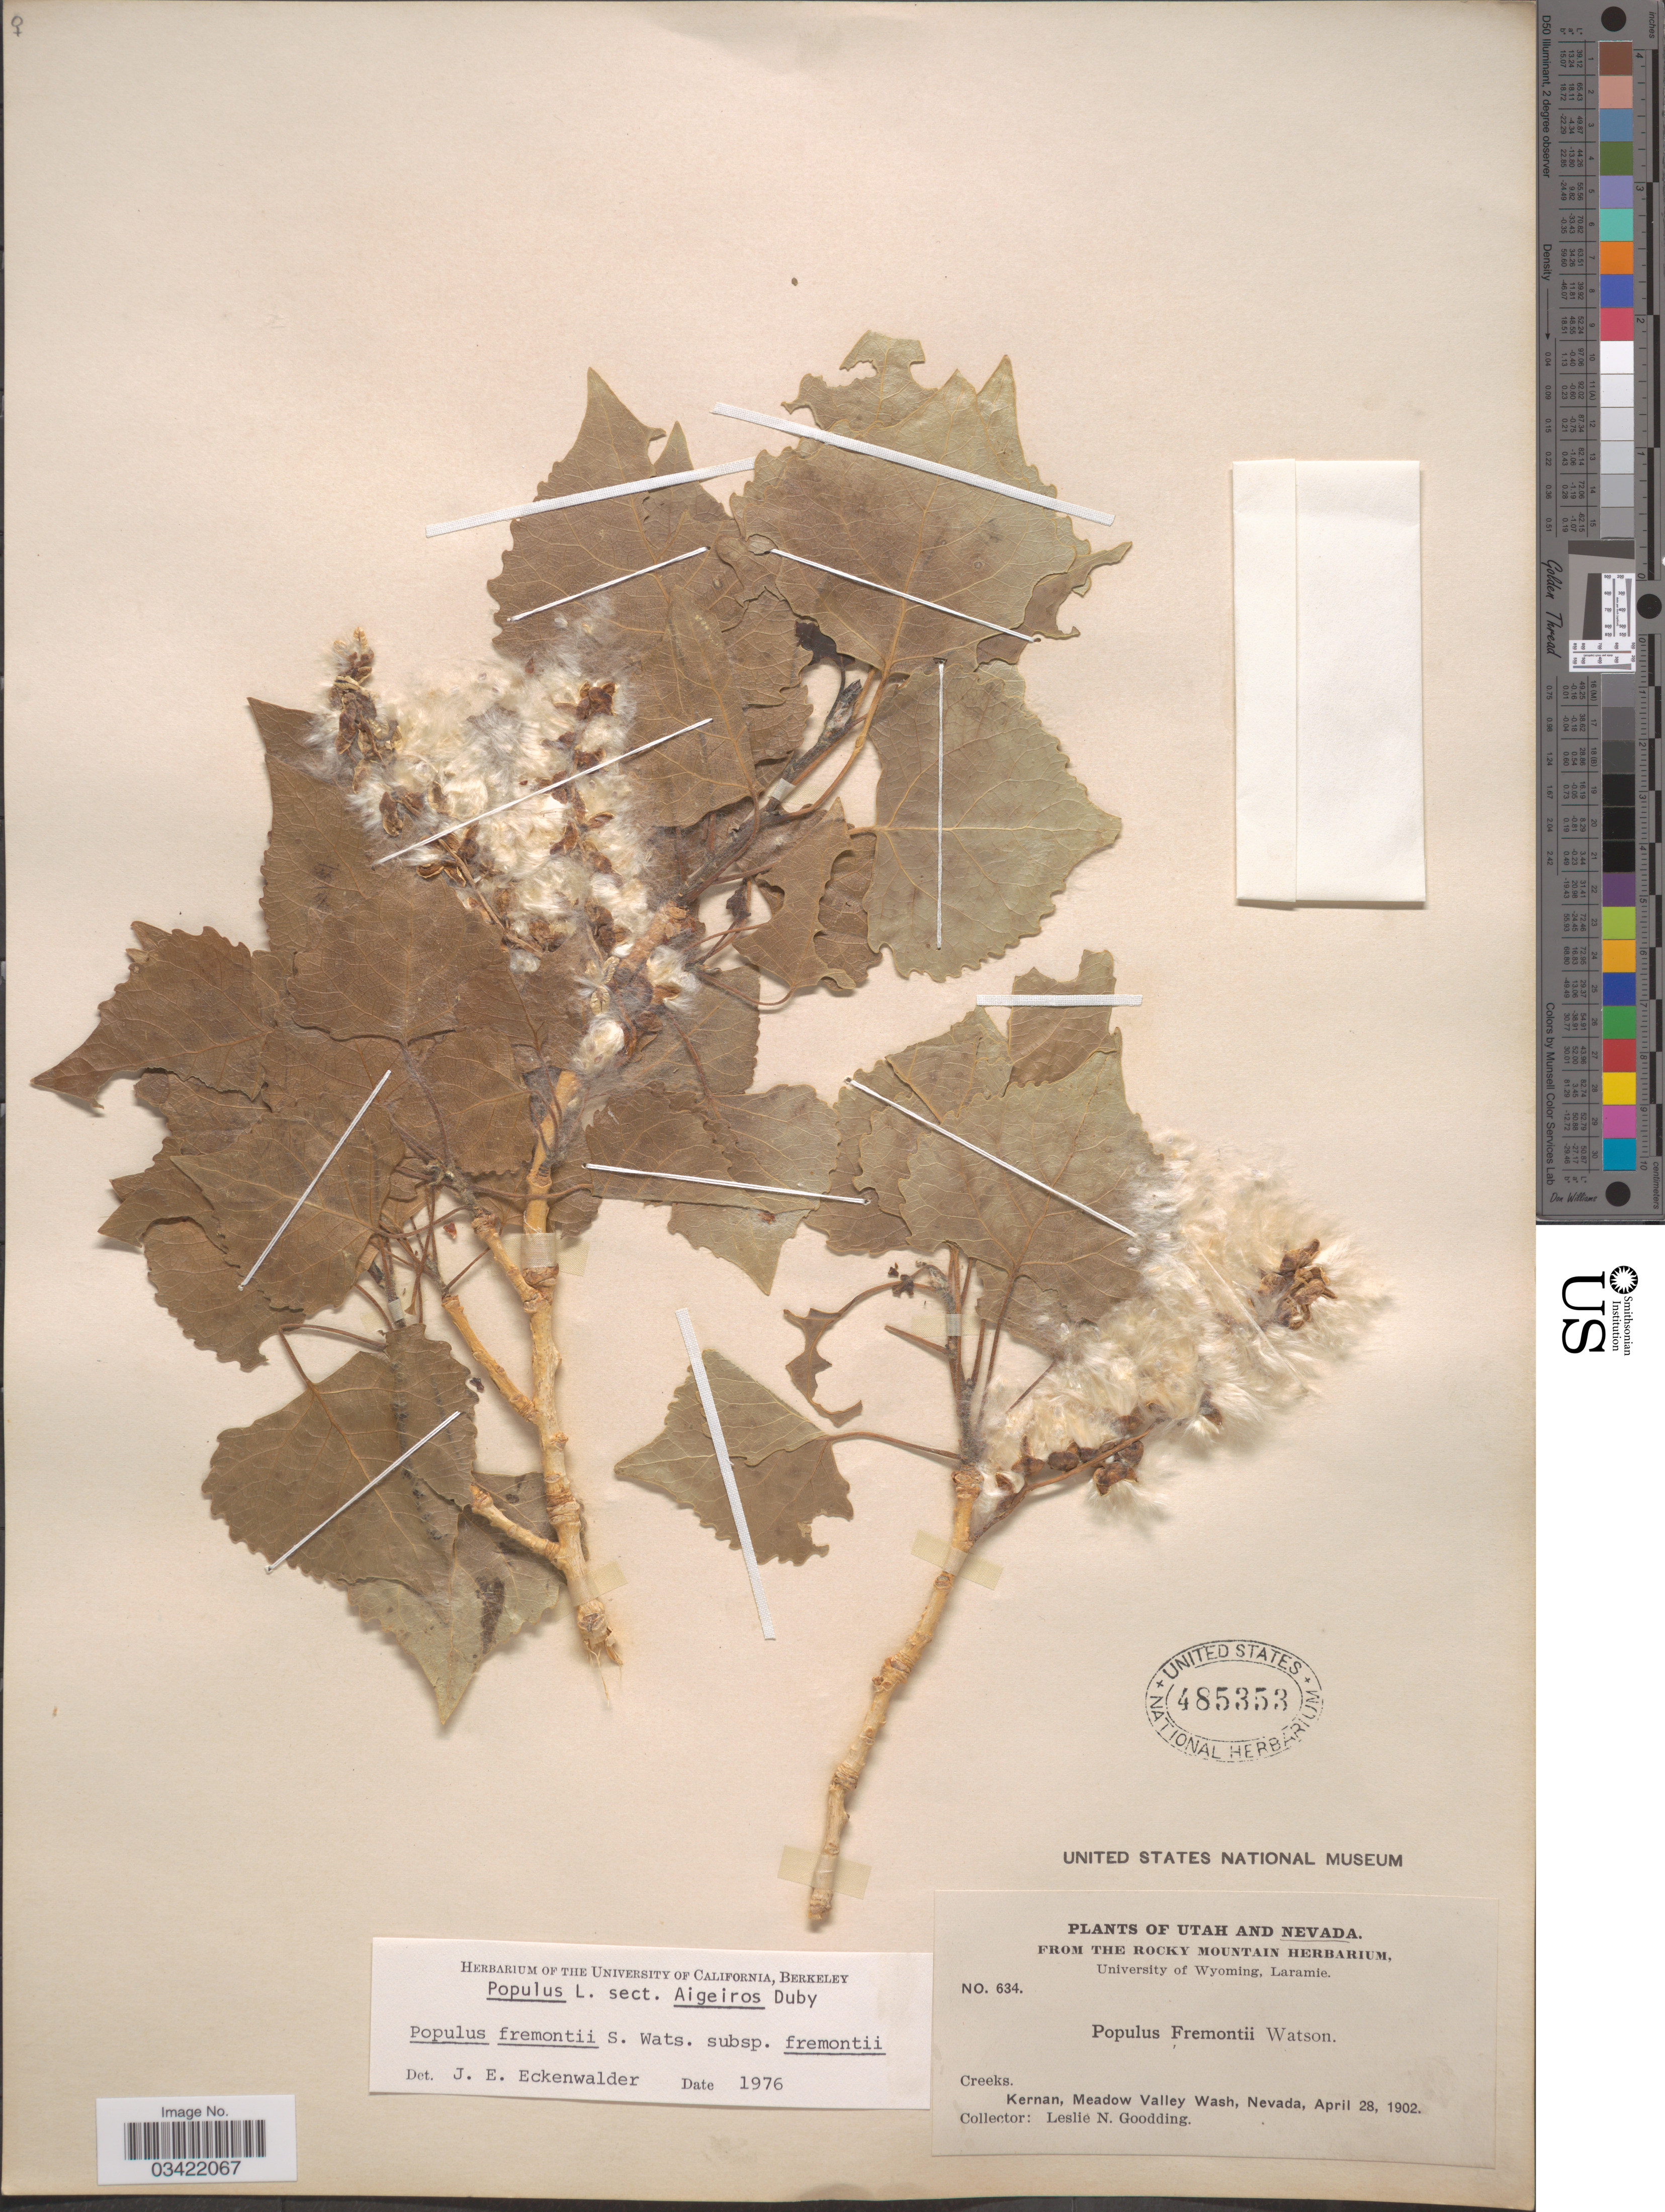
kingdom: Plantae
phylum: Tracheophyta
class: Magnoliopsida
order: Malpighiales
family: Salicaceae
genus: Populus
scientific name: Populus fremontii subsp. fremontii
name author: S. Watson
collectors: L. N. Goodding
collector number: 634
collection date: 1902-04-28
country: United States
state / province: Nevada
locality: Kernan, Meadow Valley Wash.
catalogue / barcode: US 485353